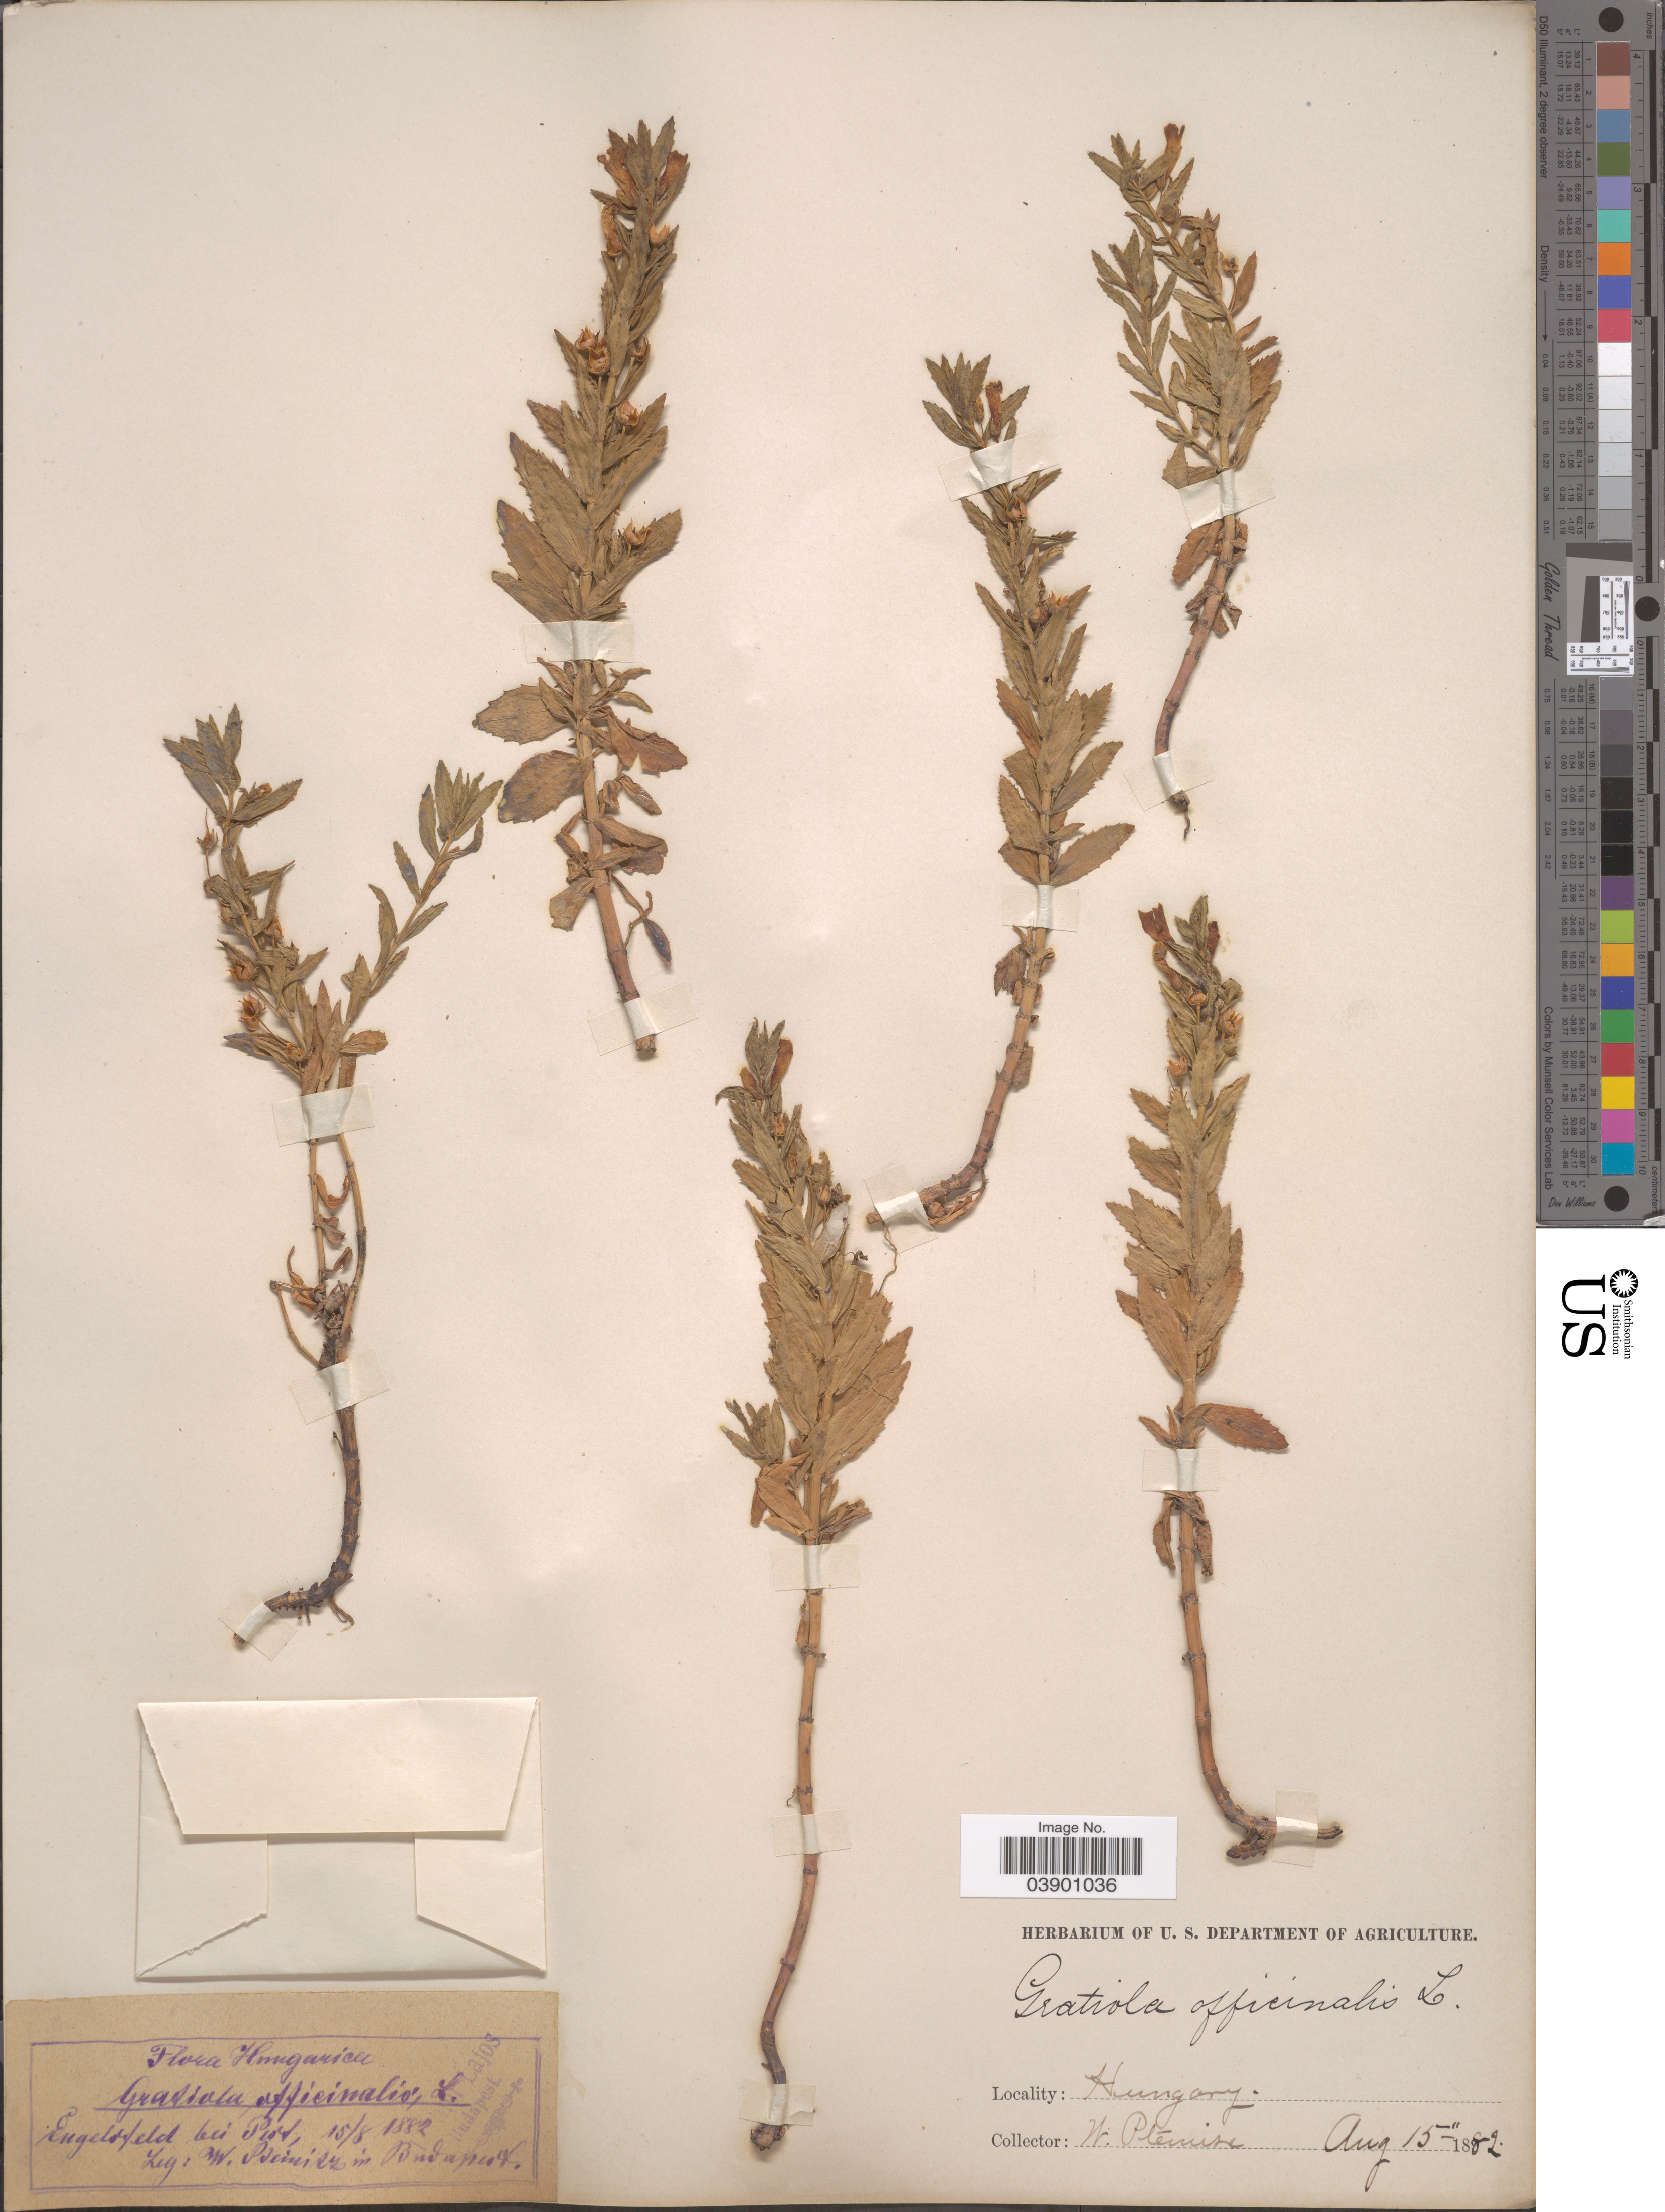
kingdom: Plantae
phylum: Tracheophyta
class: Magnoliopsida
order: Lamiales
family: Plantaginaceae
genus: Gratiola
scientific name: Gratiola officinalis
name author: L.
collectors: W. Steinitz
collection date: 1882-08-15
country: Hungary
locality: Engelsfeld bei Pest. [interpreted]